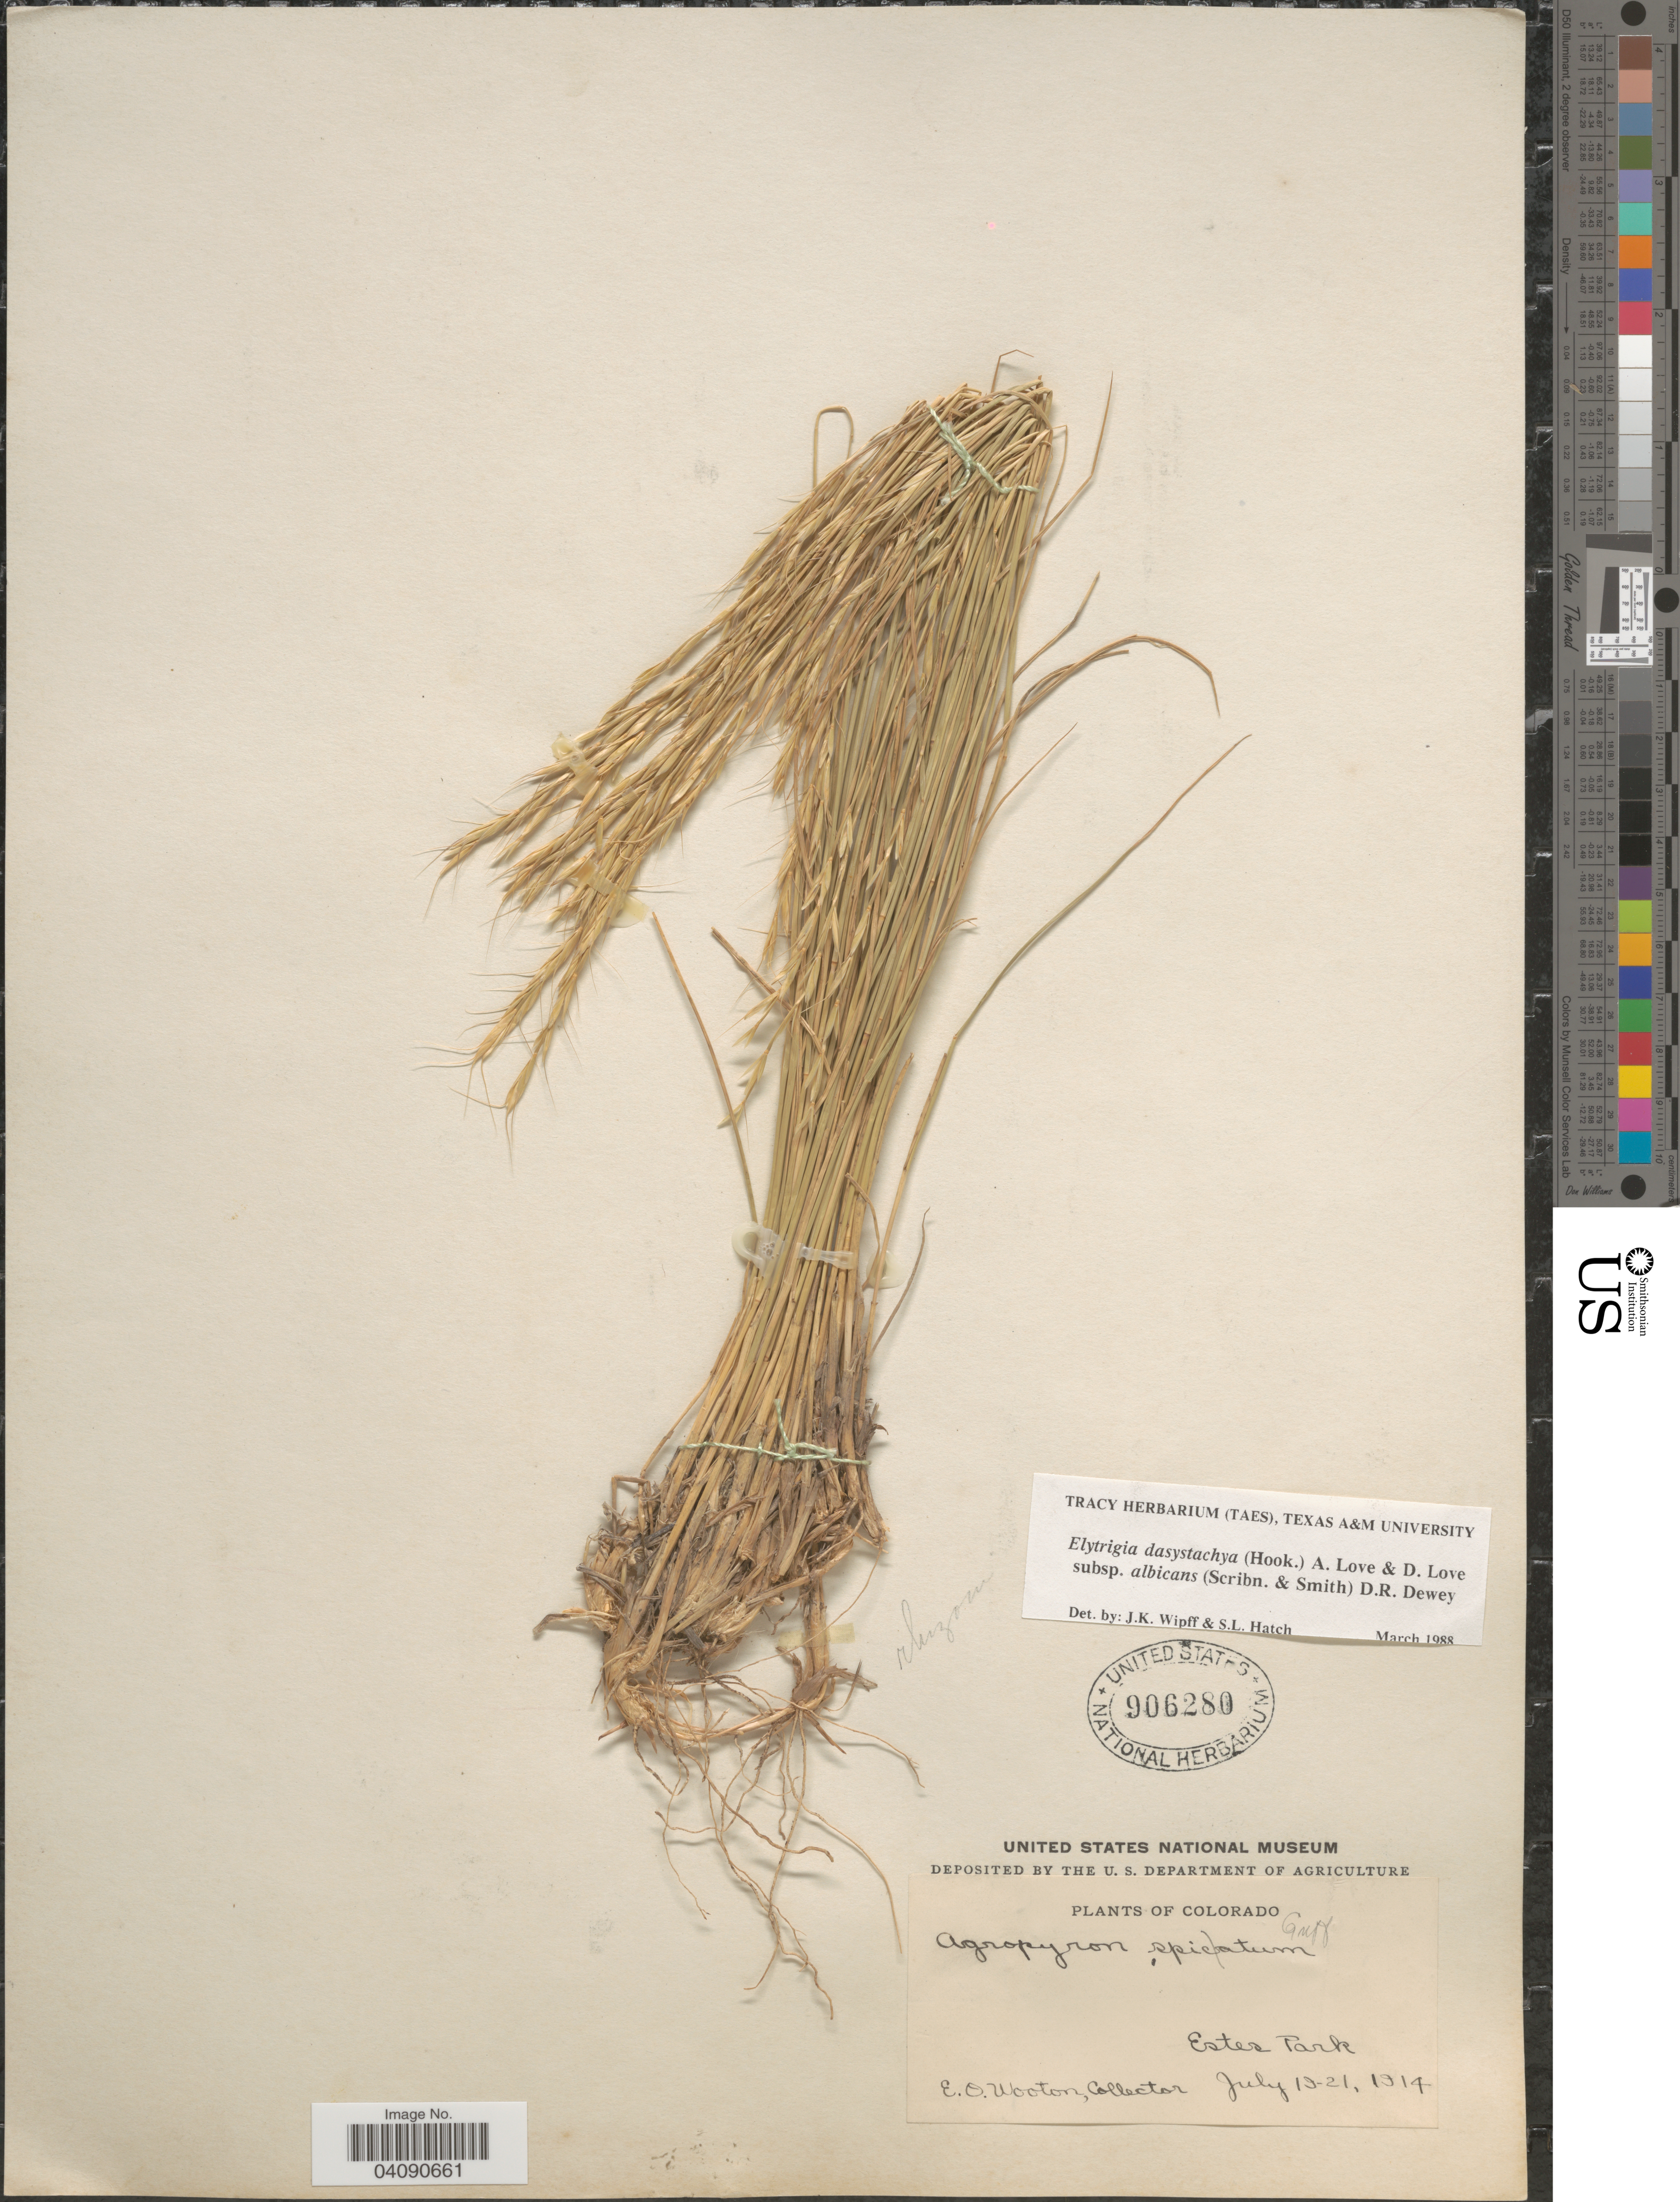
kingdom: Plantae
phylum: Tracheophyta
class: Liliopsida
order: Poales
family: Poaceae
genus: Elymus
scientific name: Elymus albicans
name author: (Scribn. & J.G. Sm.) Á. Löve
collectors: E. O. Wooton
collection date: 1914-07-19/1914-07-21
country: United States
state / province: Colorado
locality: Ester Park.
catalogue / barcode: US 906280